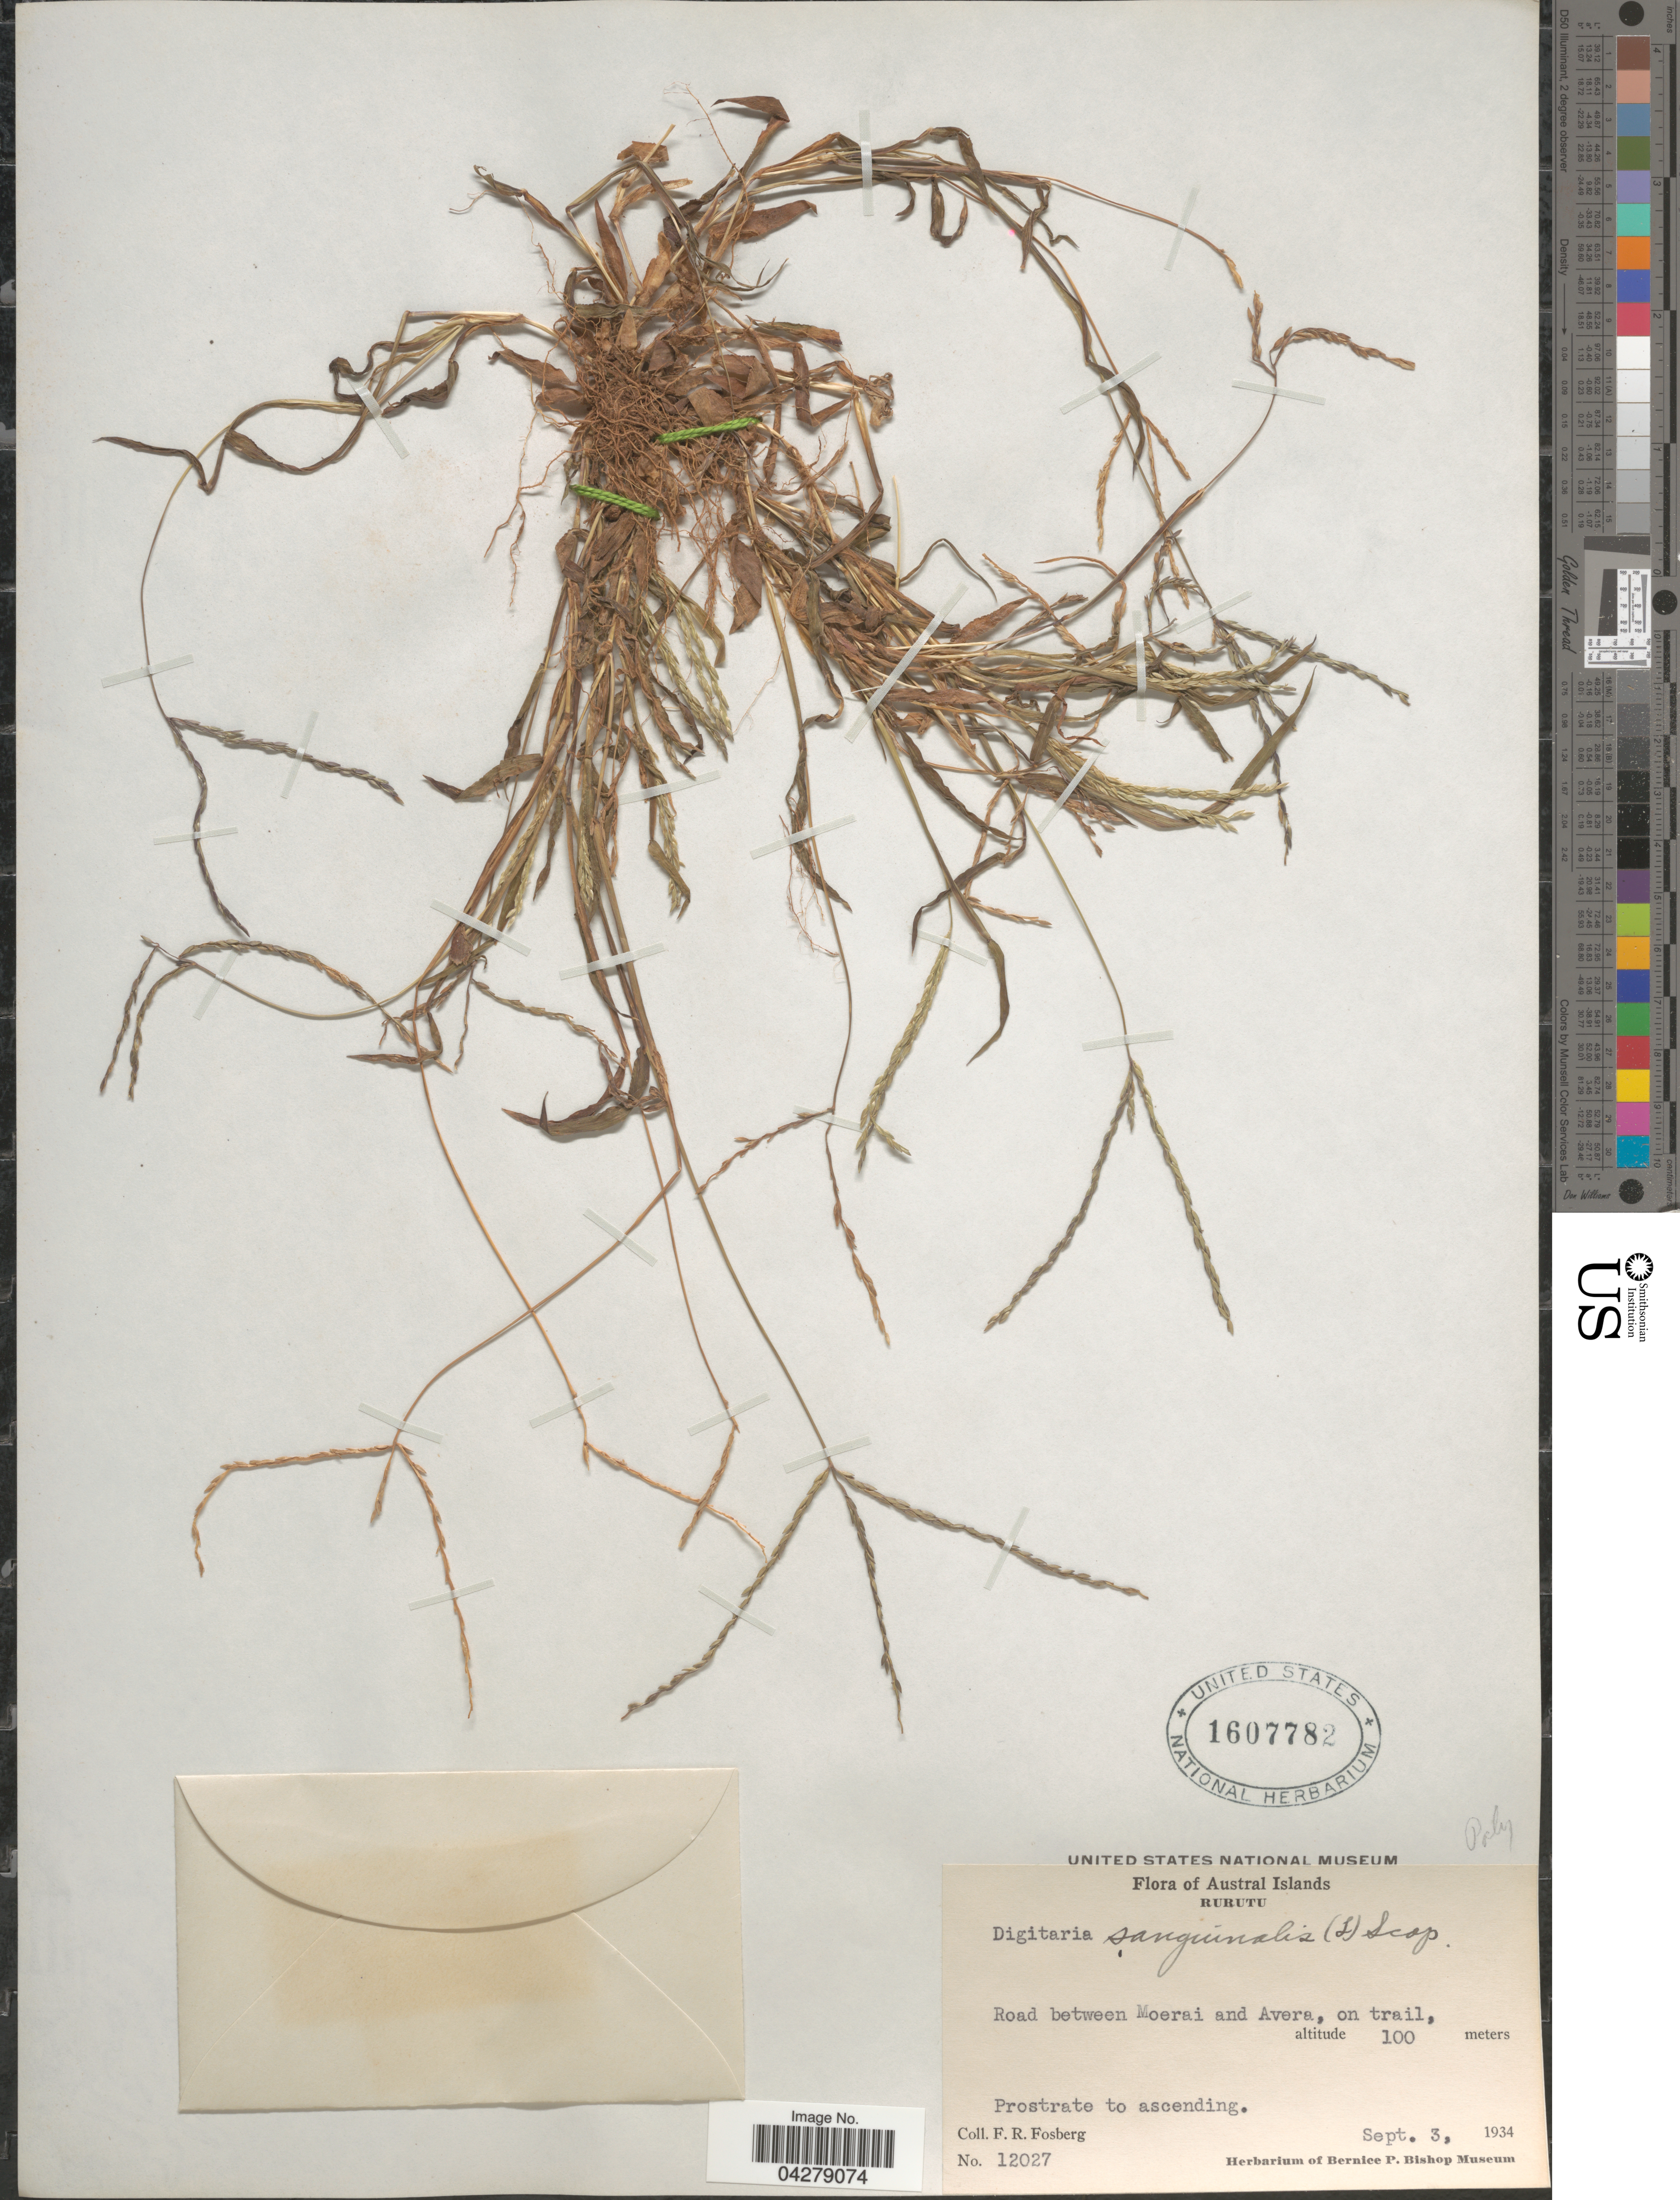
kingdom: Plantae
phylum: Tracheophyta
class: Liliopsida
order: Poales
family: Poaceae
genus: Digitaria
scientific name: Digitaria sanguinalis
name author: (L.) Scop.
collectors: F. R. Fosberg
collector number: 12027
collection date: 1934-09-03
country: French Polynesia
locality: Austral Islands. Rurutu. Road between Moerai and Avera, on trail.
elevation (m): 100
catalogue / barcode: US 1607782